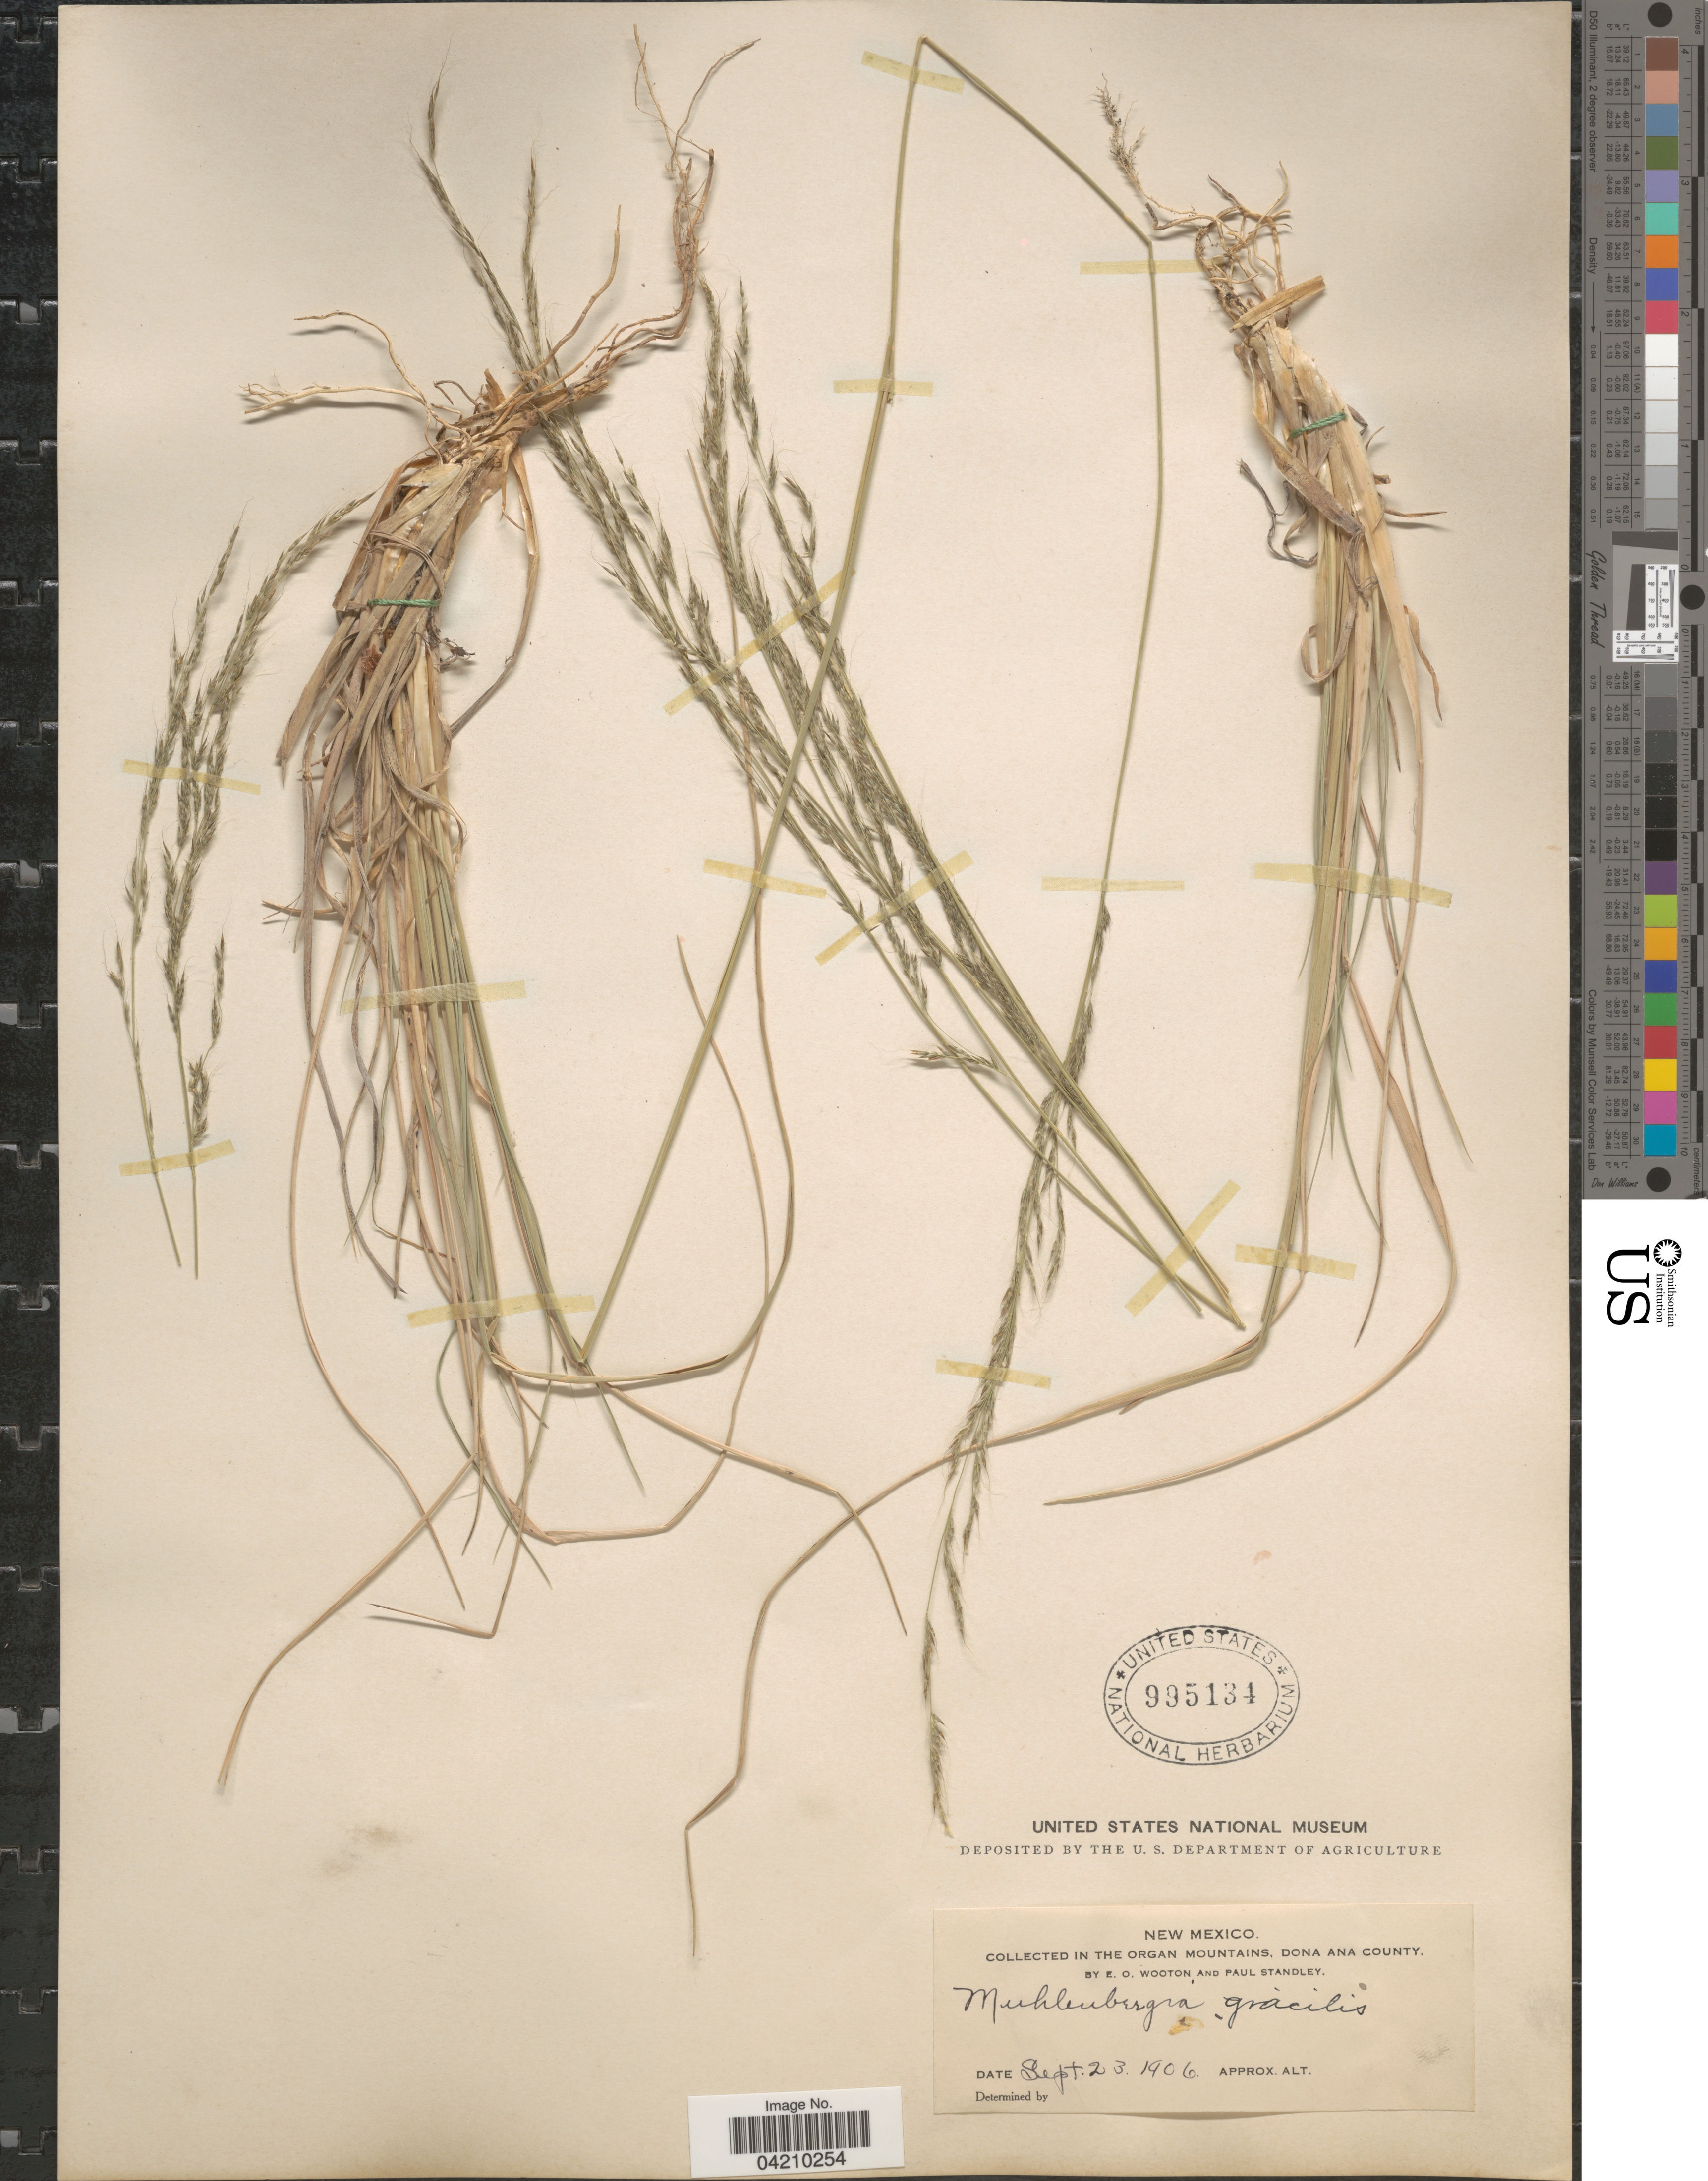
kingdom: Plantae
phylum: Tracheophyta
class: Liliopsida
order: Poales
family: Poaceae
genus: Muhlenbergia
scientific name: Muhlenbergia montana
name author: (Nutt.) Hitchc.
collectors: E. O. Wooton & P. C. Standley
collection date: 1906-01-23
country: United States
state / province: New Mexico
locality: In the Organ Mountains, Dona Ana County.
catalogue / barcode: US 995134